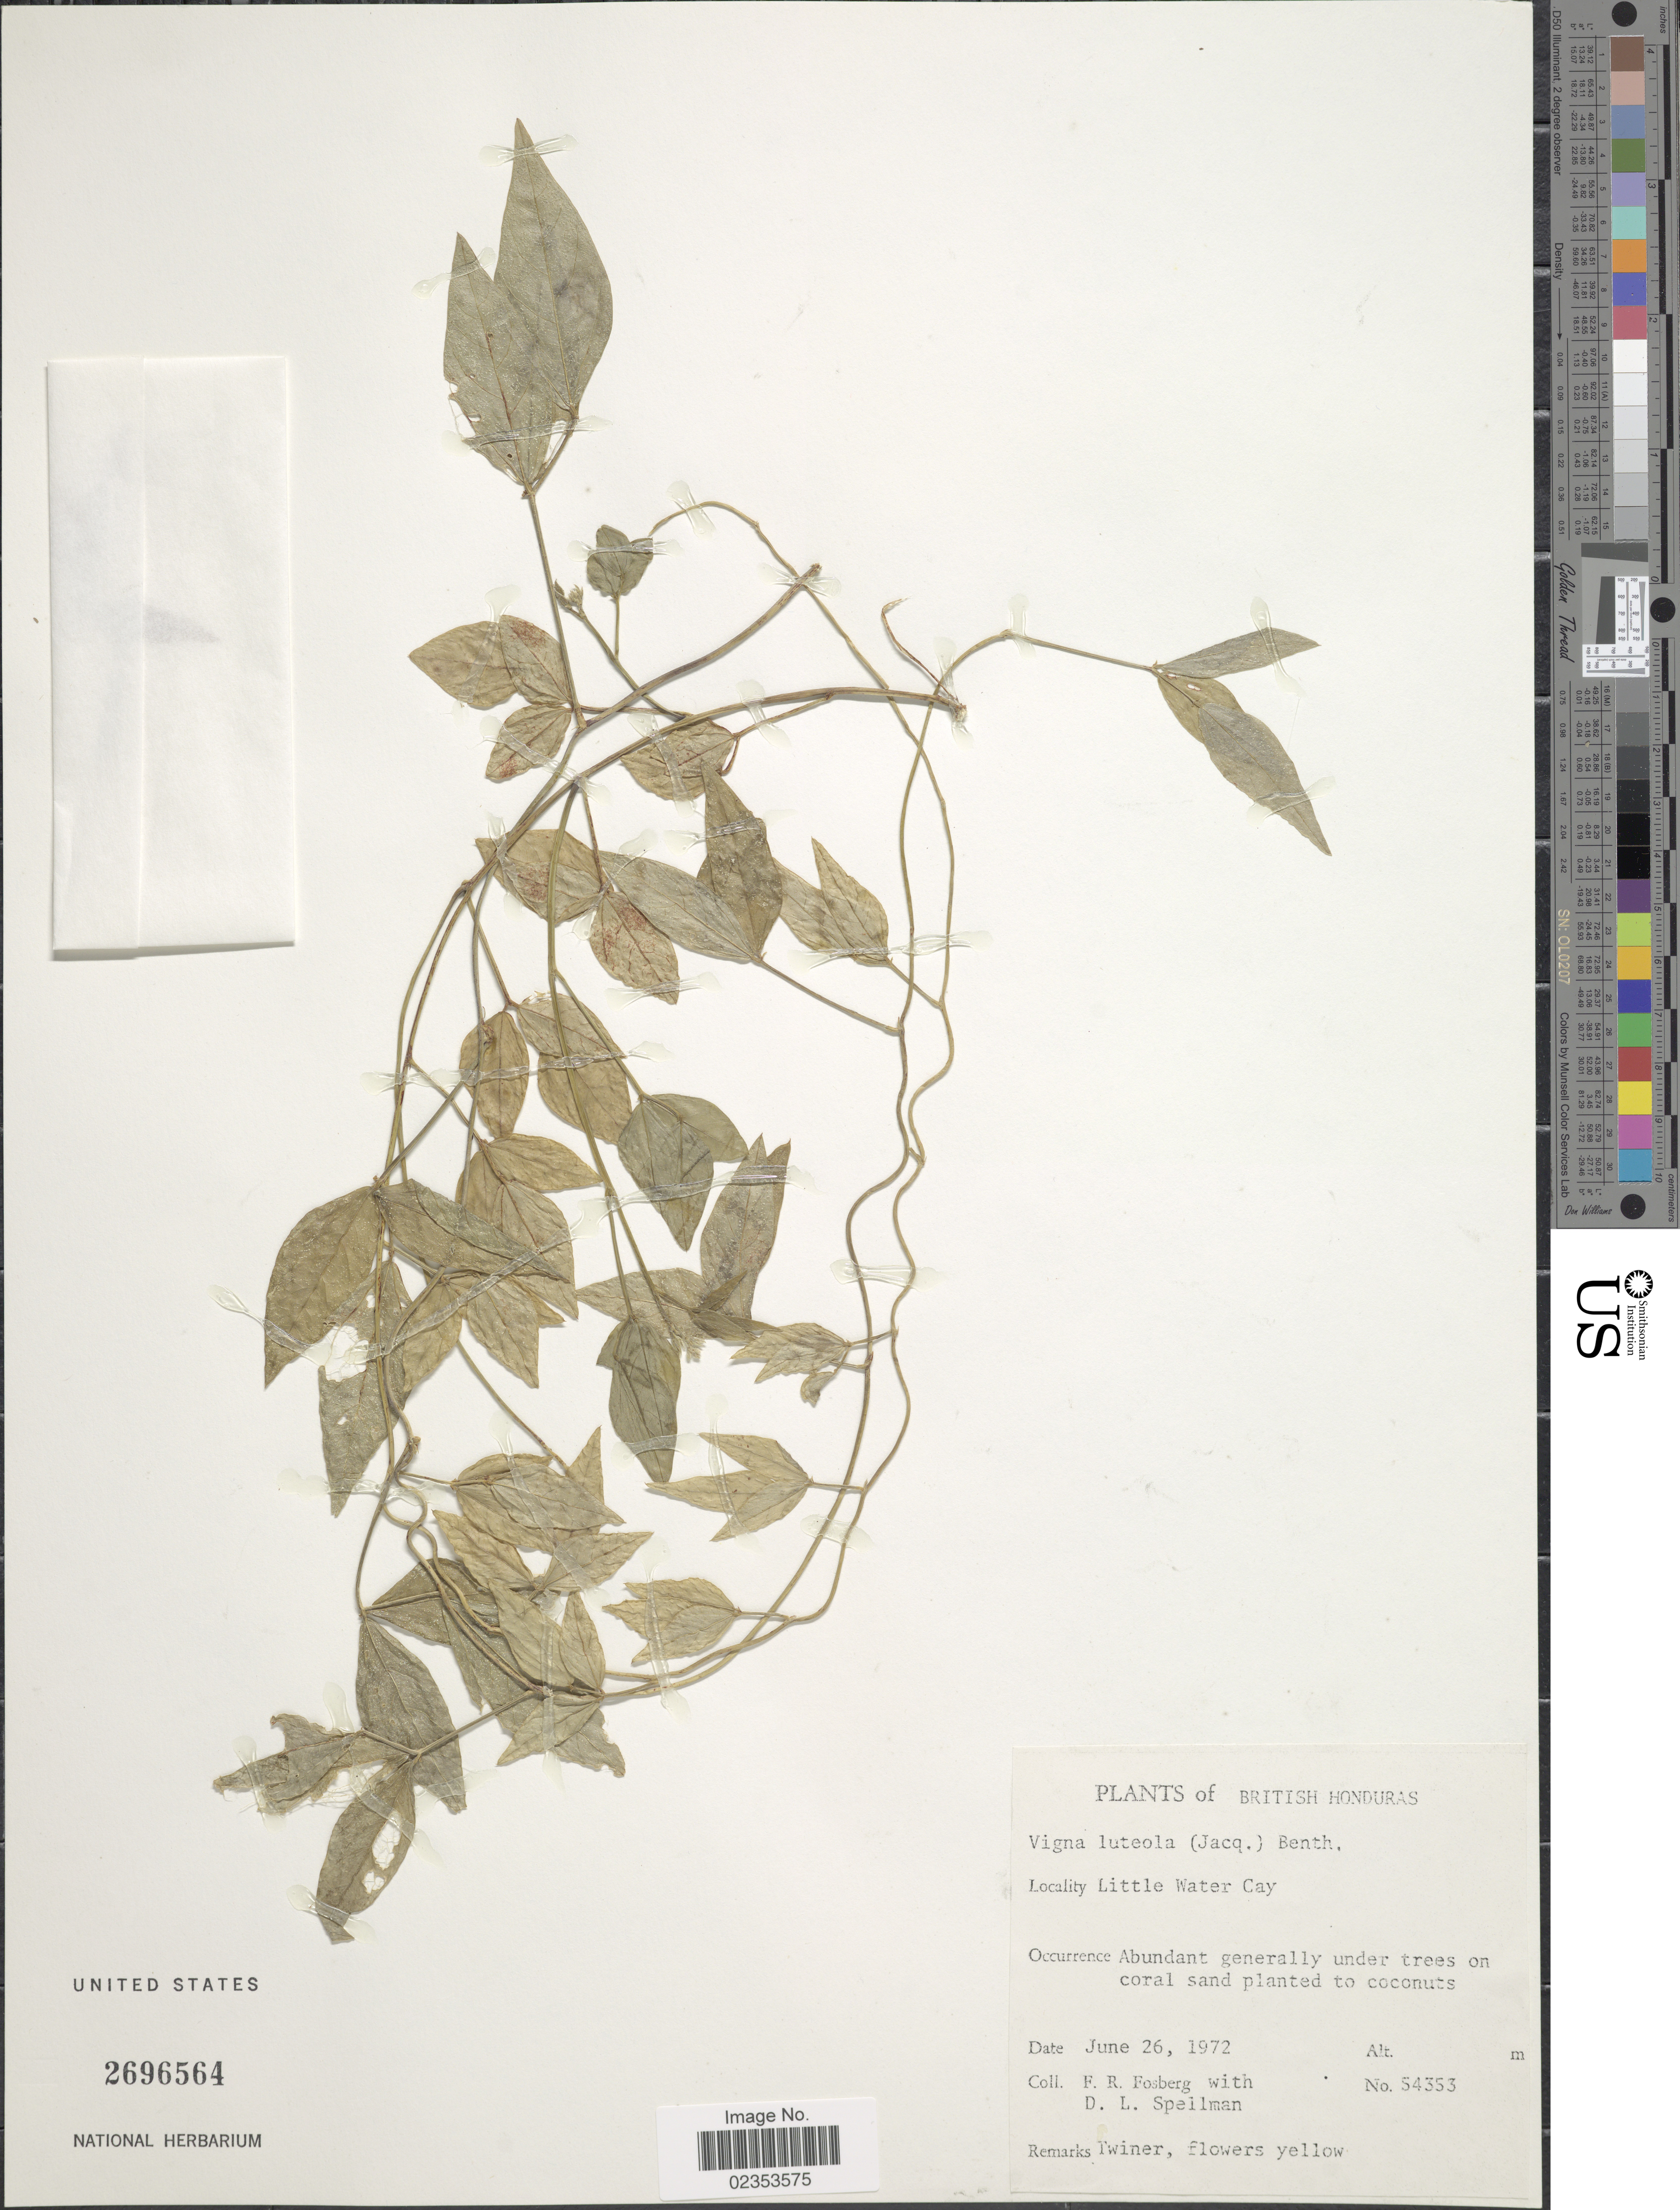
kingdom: Plantae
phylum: Tracheophyta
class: Magnoliopsida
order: Fabales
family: Fabaceae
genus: Vigna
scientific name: Vigna luteola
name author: (Jacq.) Benth.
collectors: F. R. Fosberg & D. L. Spellman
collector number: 54353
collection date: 1972-06-26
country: Belize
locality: British Honduras. Little Water Cay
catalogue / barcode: US 2696564